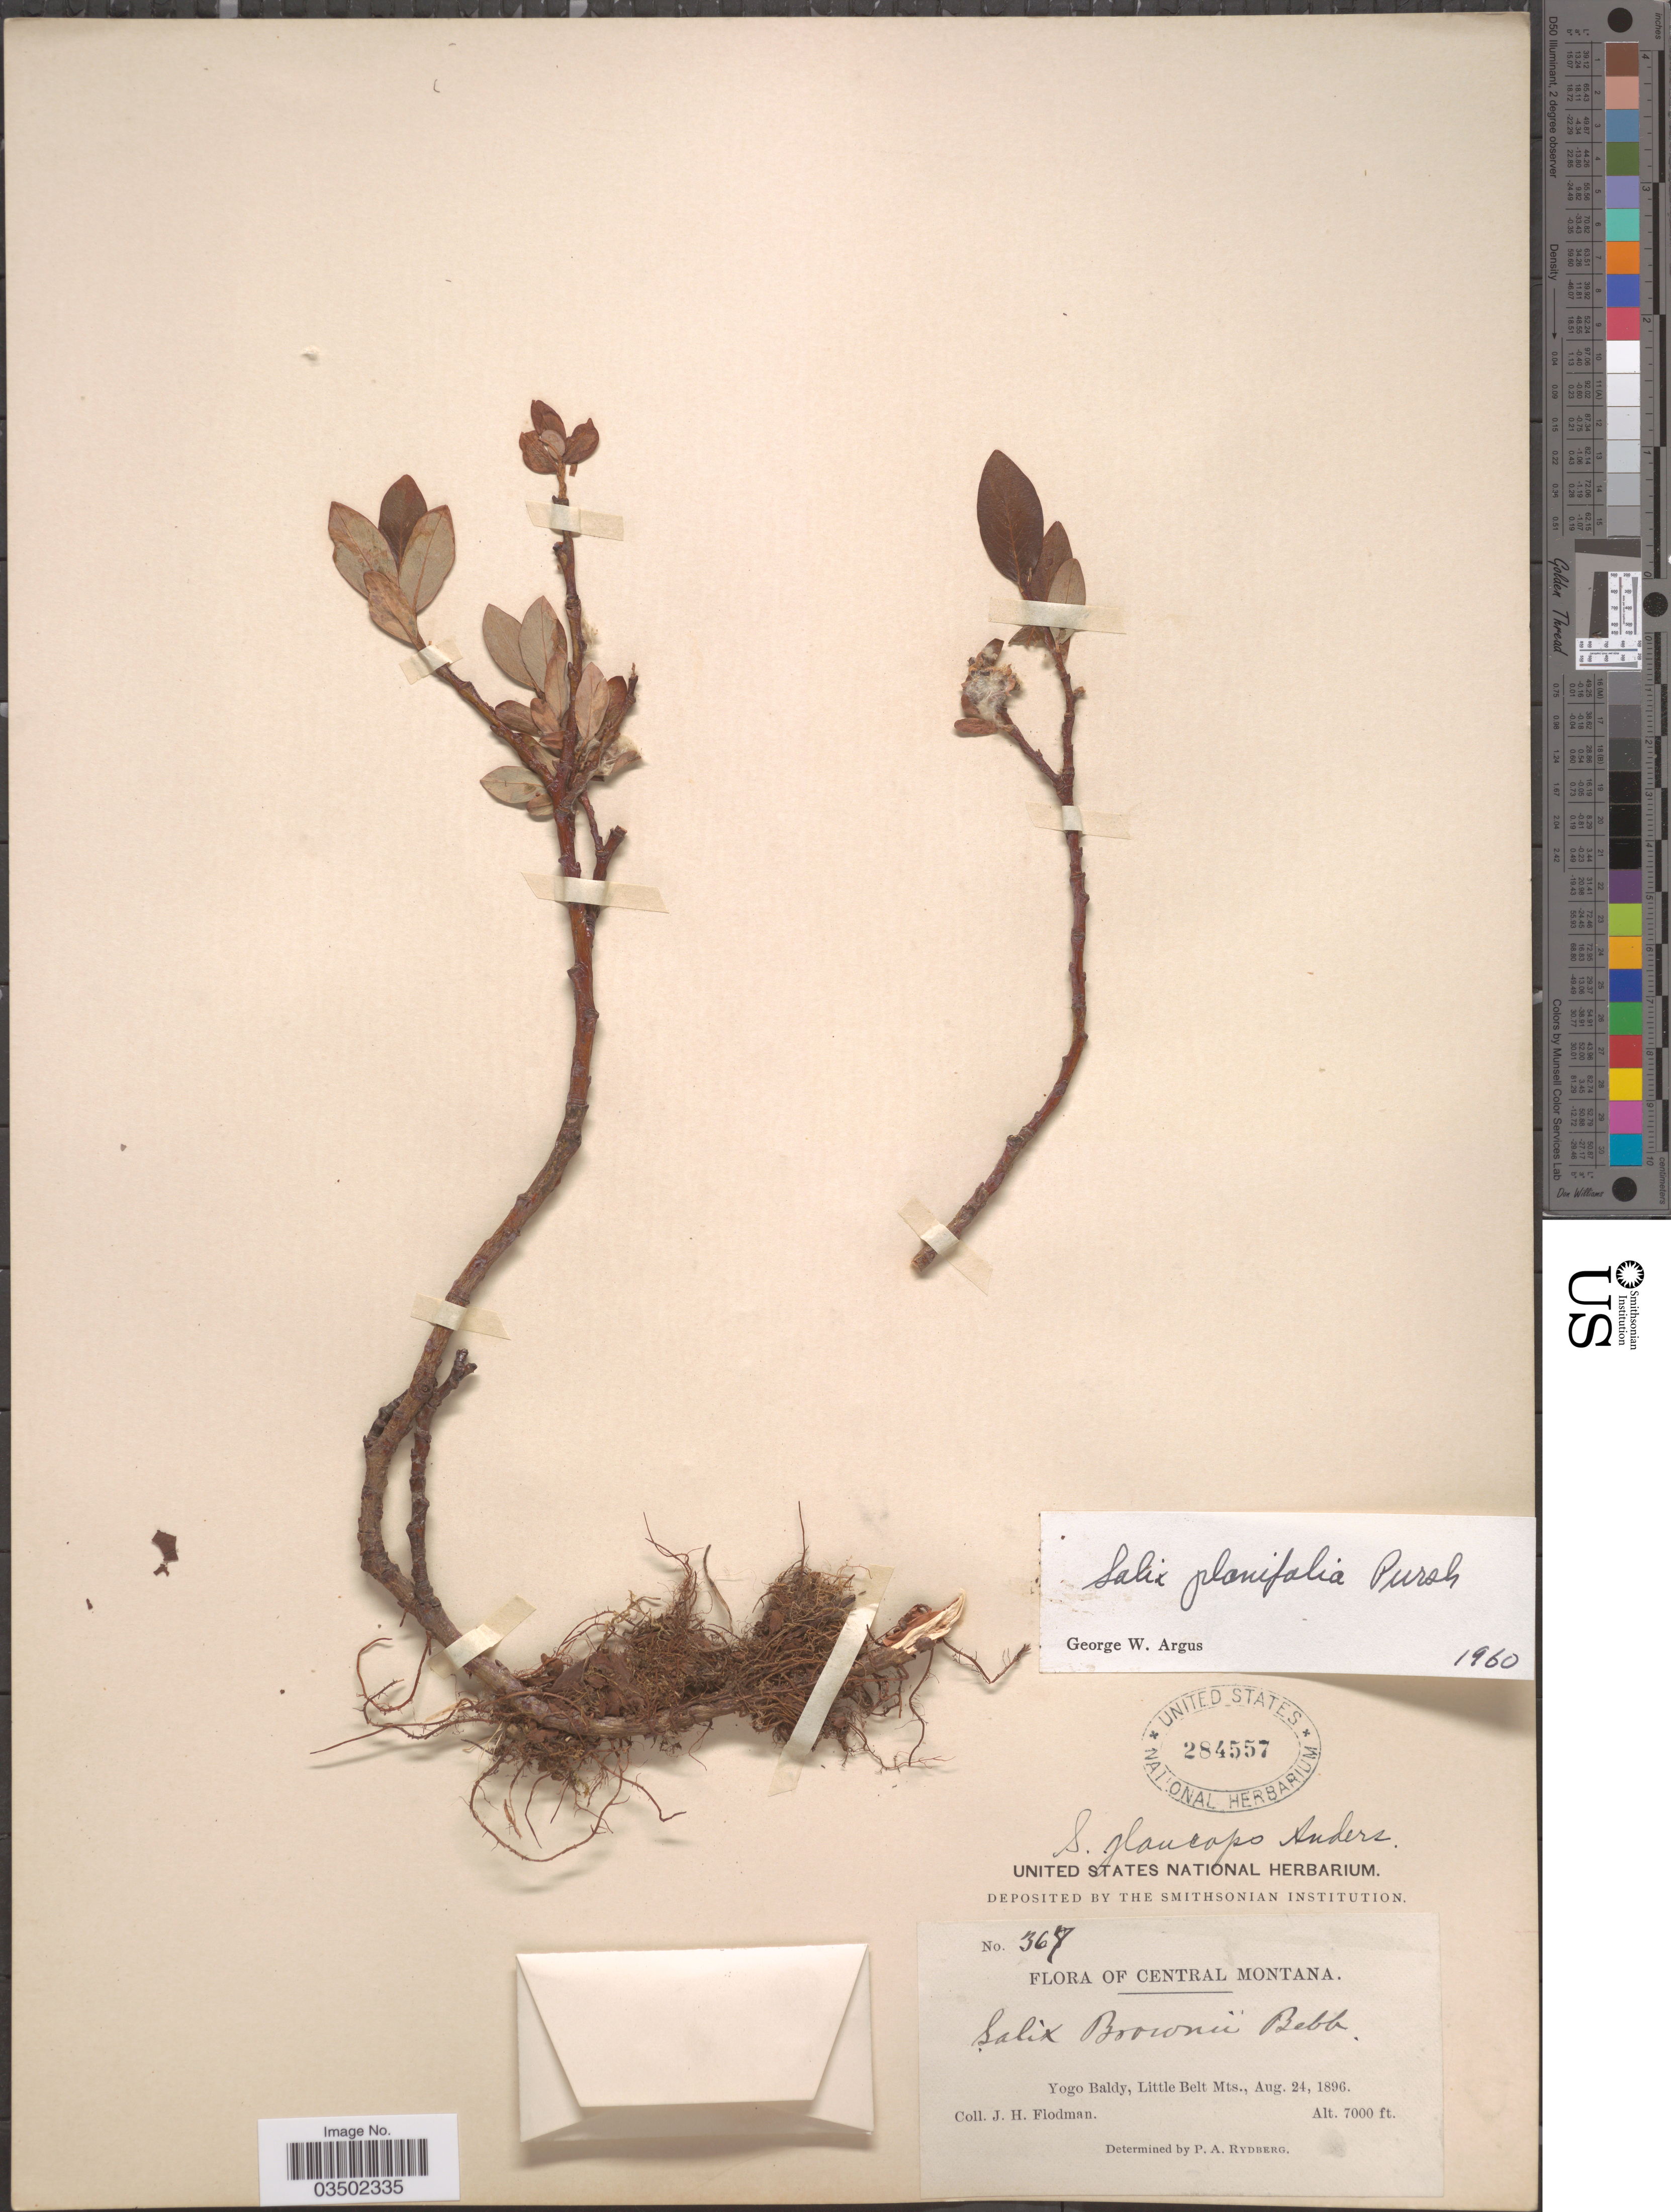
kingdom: Plantae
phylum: Tracheophyta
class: Magnoliopsida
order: Malpighiales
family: Salicaceae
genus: Salix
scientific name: Salix planifolia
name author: Pursh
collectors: J. Flodman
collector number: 367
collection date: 1896-08-24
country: United States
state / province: Montana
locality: Central Montana. Yogo Baldy, Little Belt Mts.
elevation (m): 2134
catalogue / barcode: US 284557